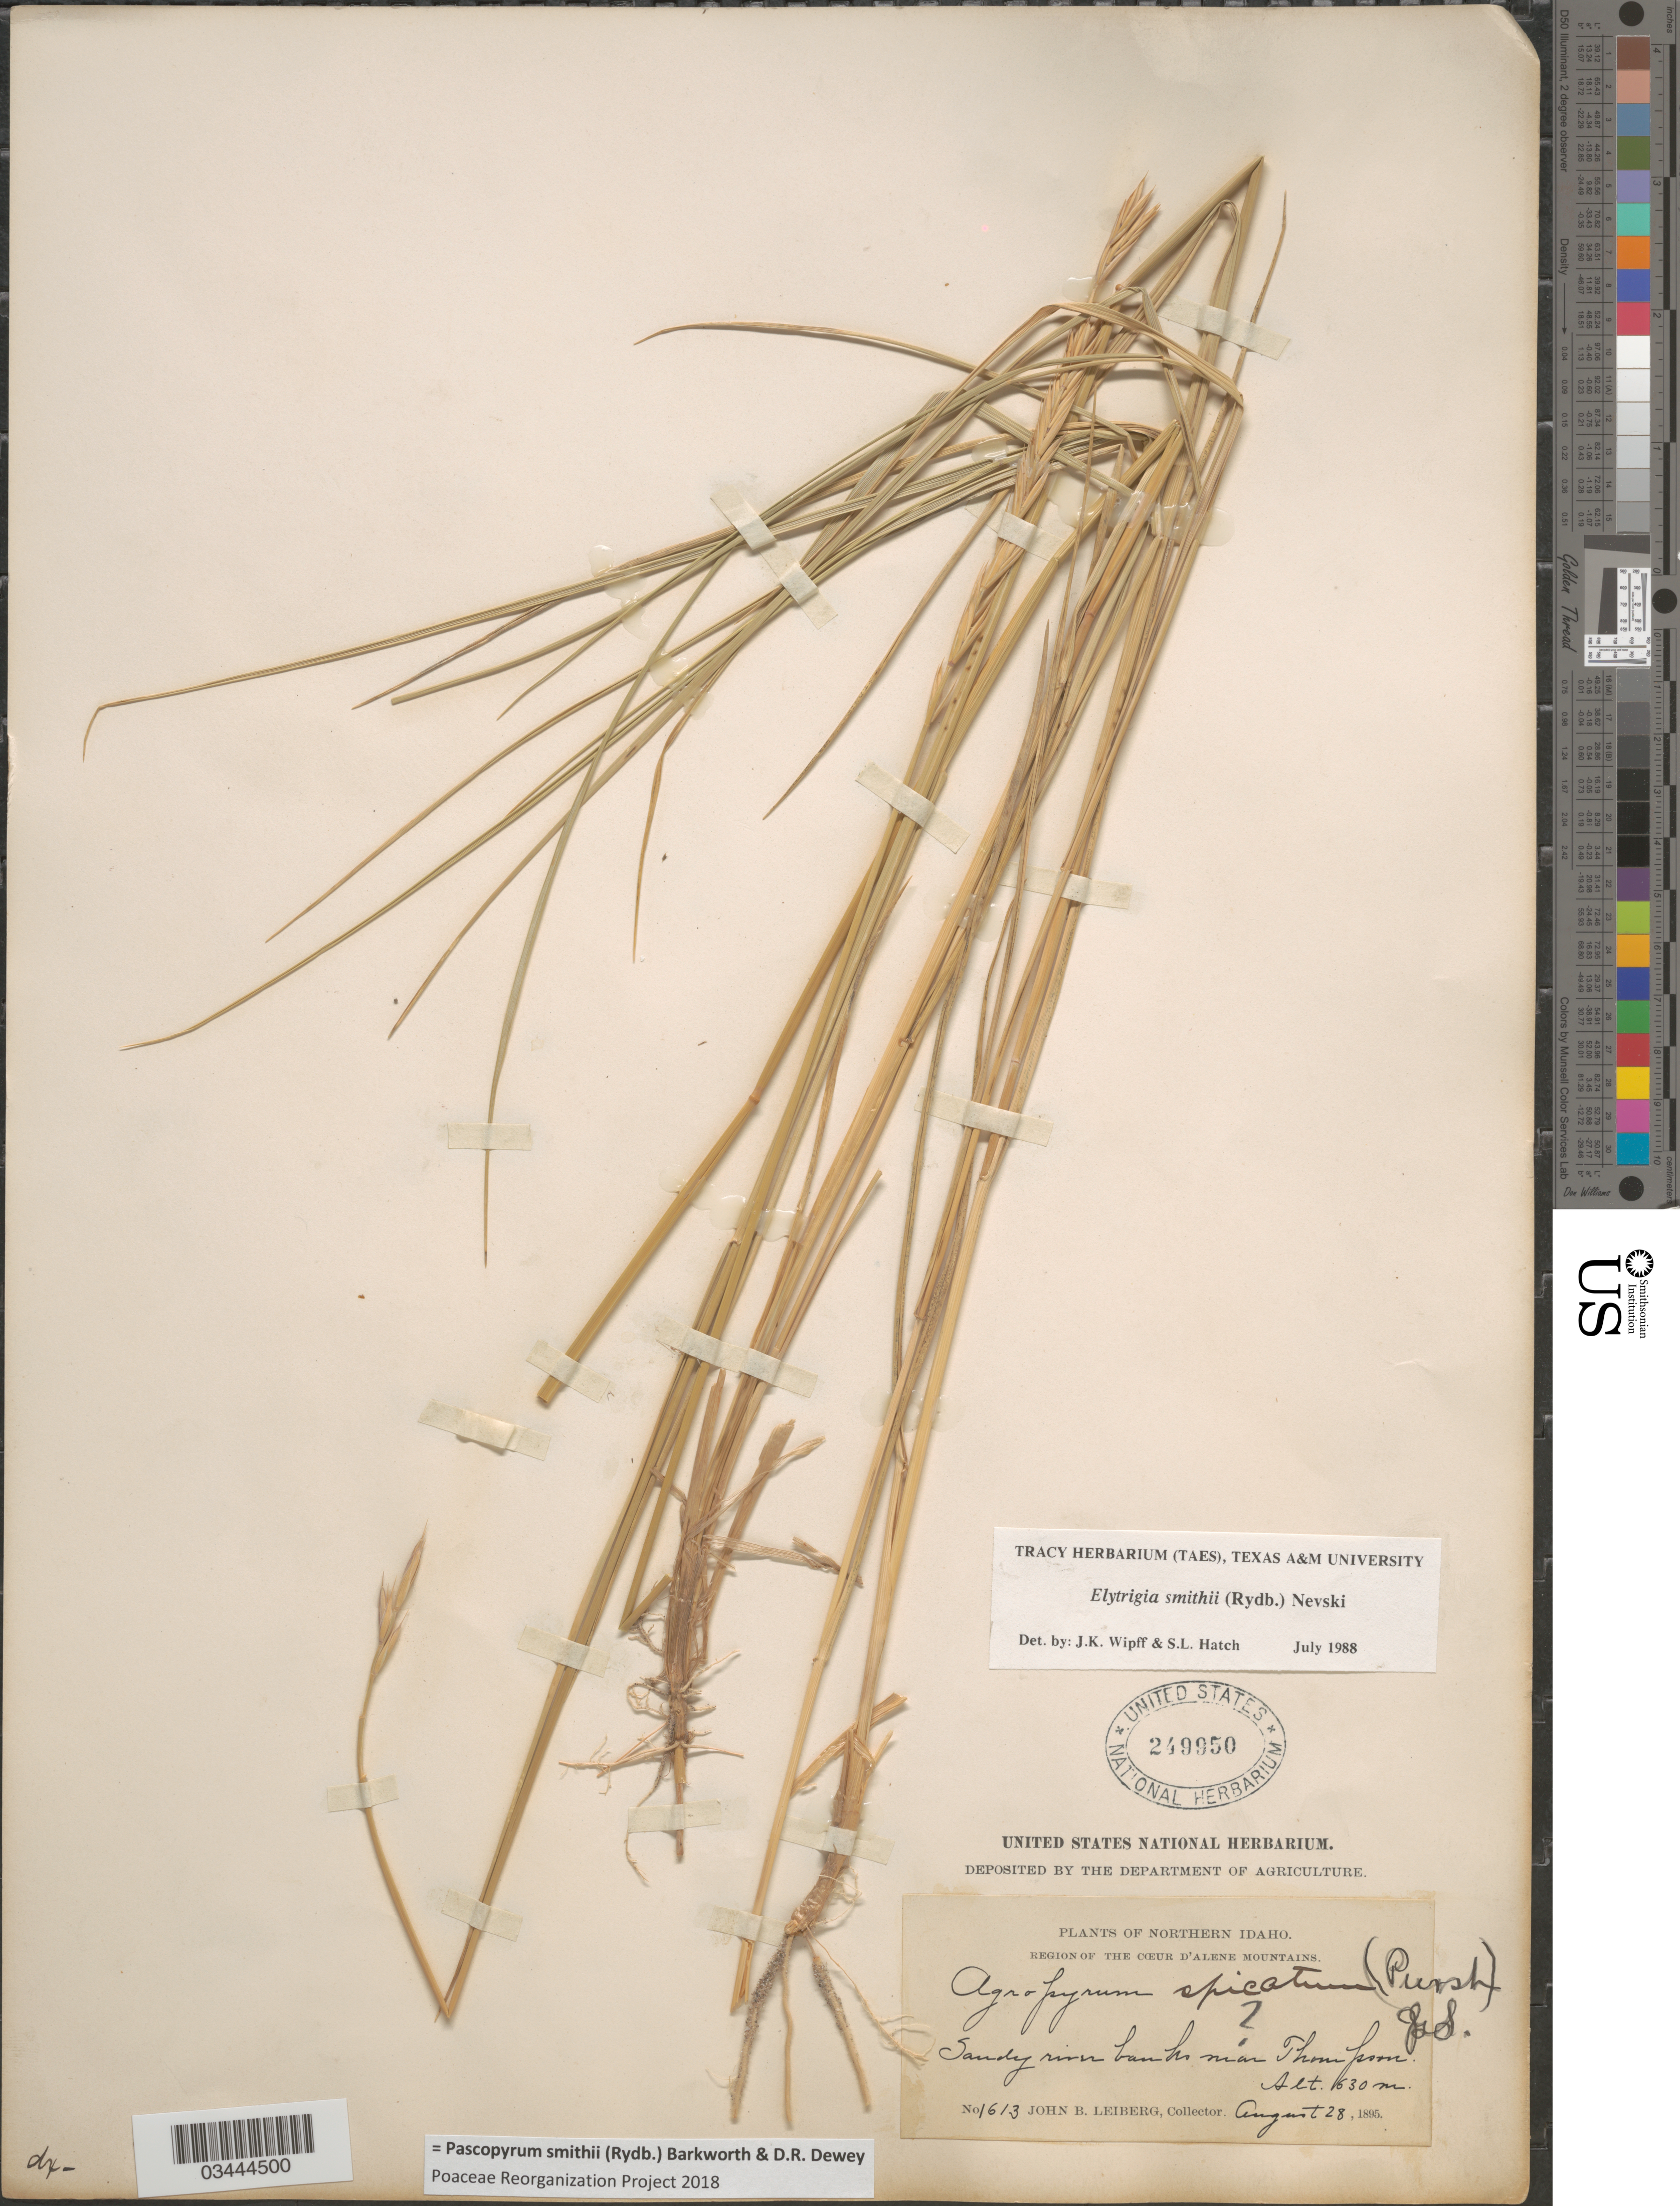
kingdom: Plantae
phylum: Tracheophyta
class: Liliopsida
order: Poales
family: Poaceae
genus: Pascopyrum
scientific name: Pascopyrum smithii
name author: (Rydb.) Barkworth & Dewey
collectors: J. B. Leiberg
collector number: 1613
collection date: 1895-08-28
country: United States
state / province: Idaho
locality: Northern Idaho. Region of the Cœur d'Alene Mountains. Sandy river banks near Thompson.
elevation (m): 630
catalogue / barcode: US 249950